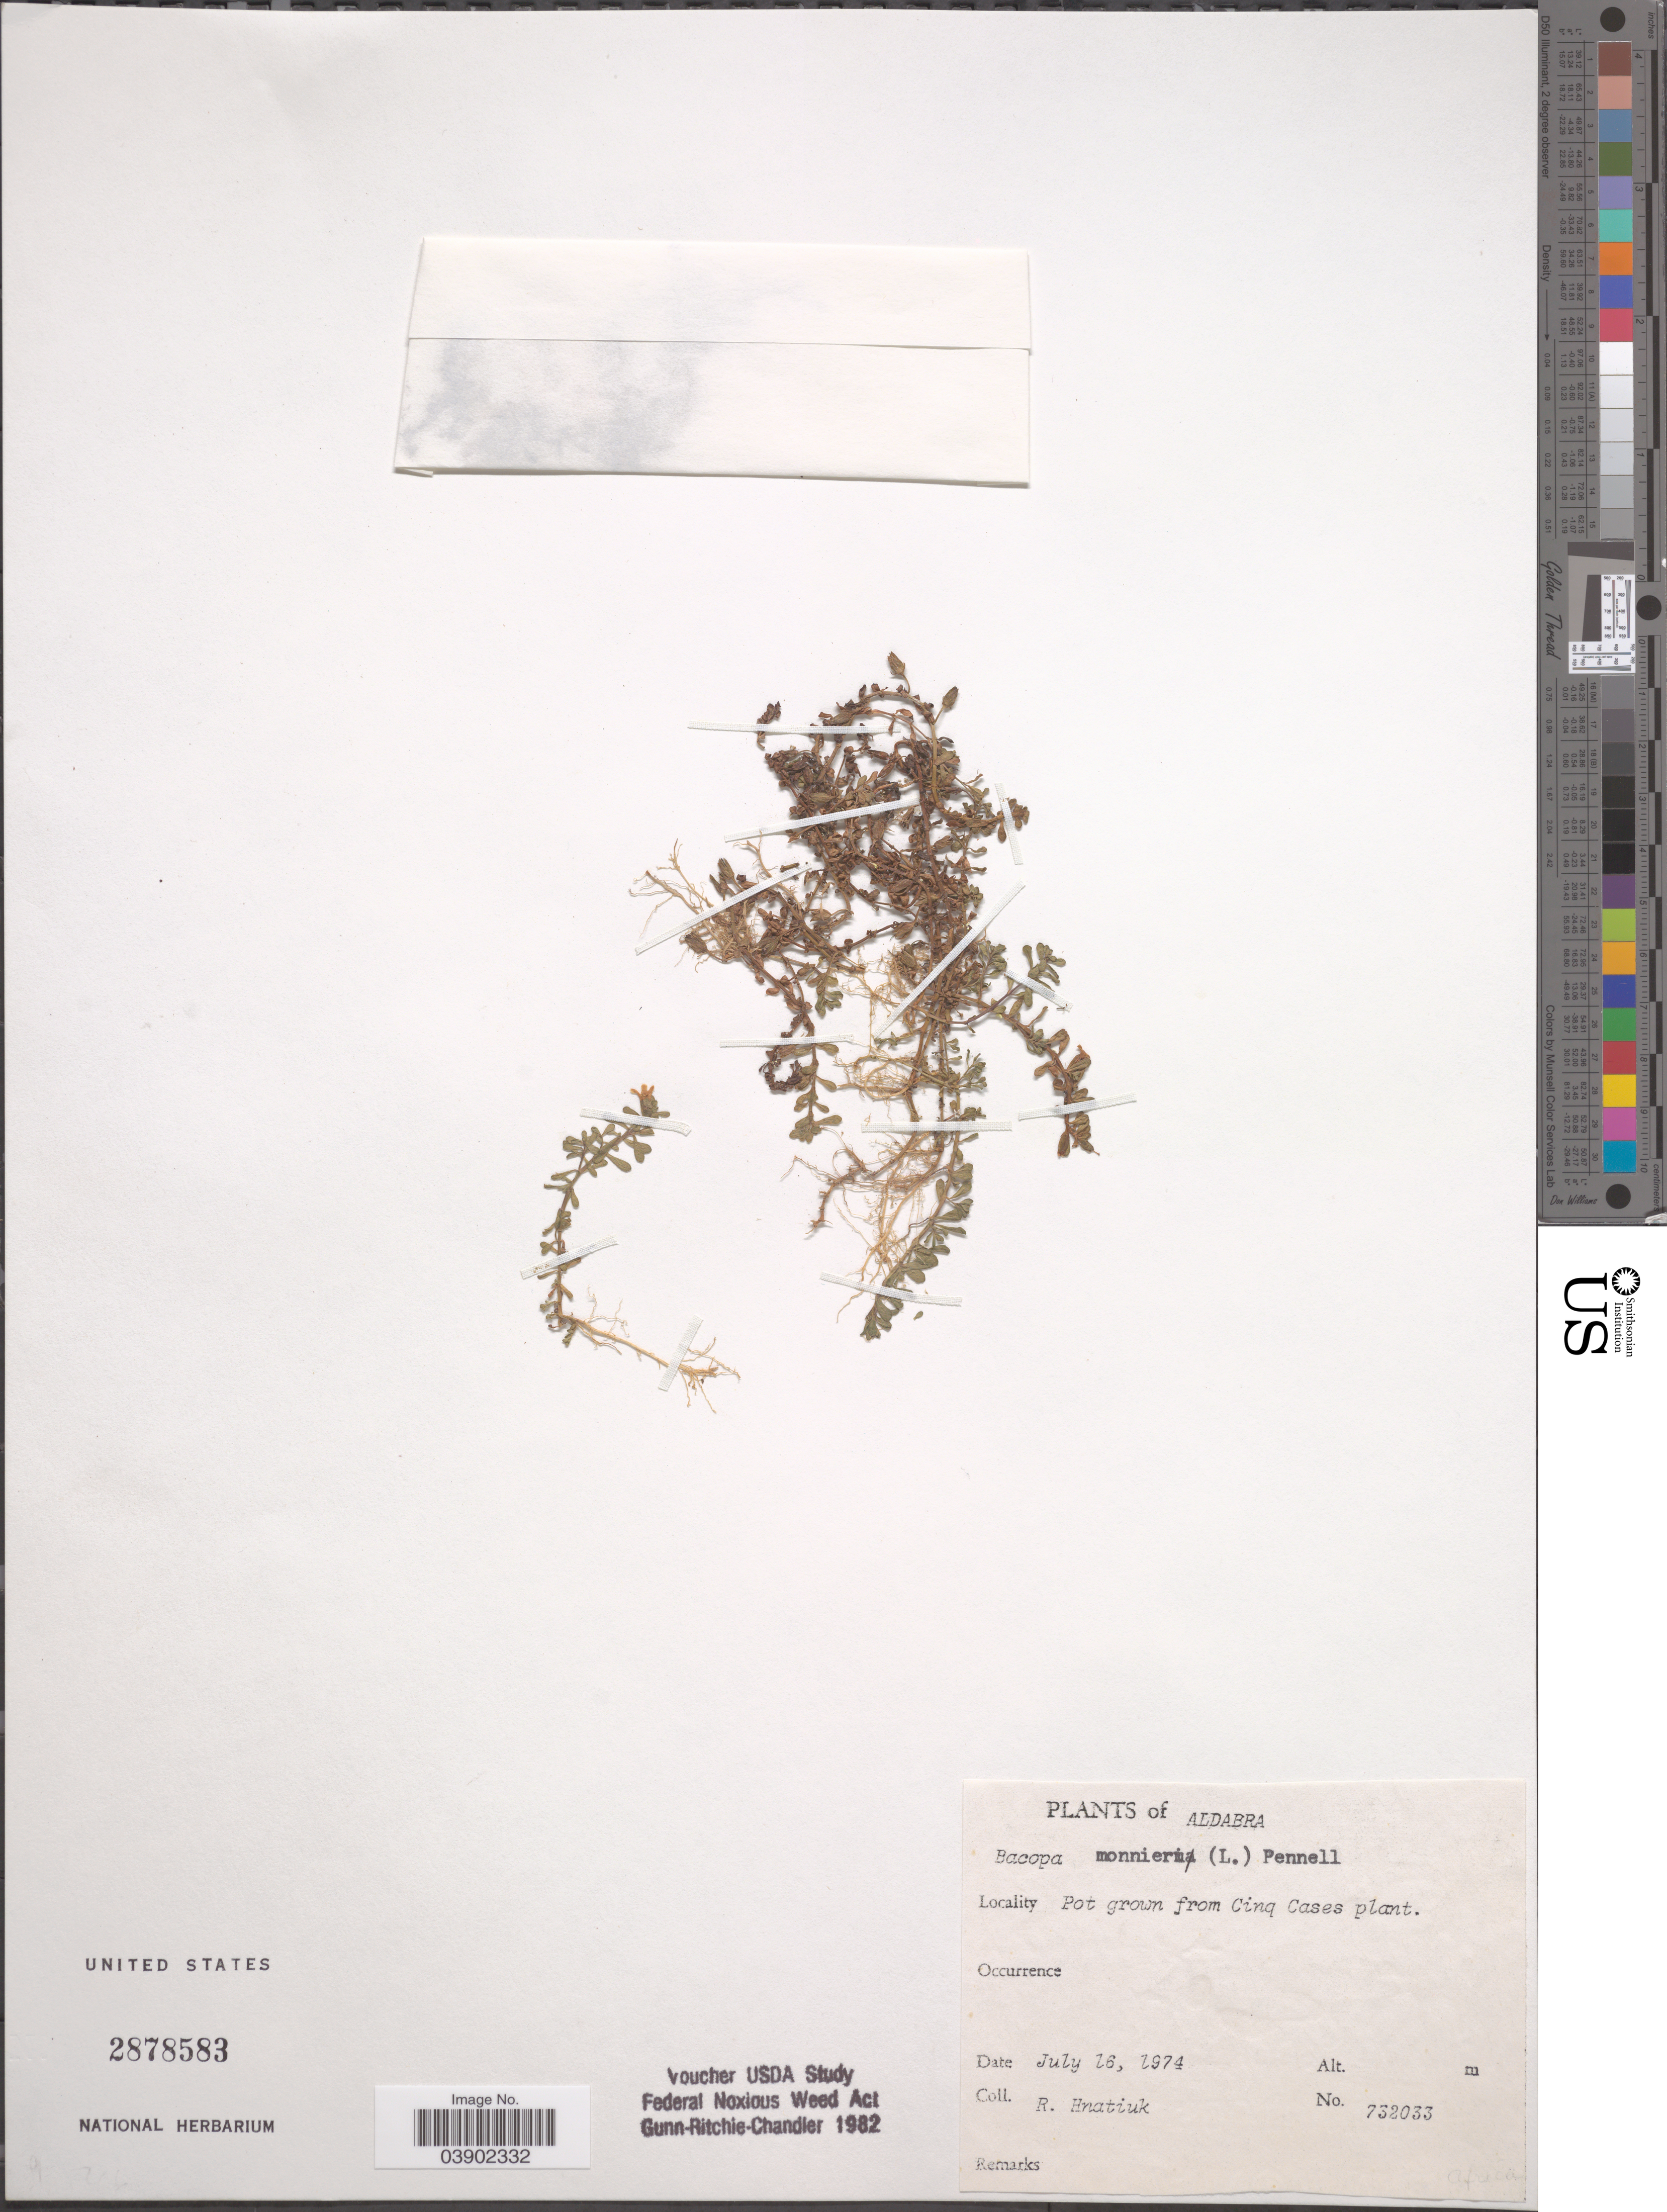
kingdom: Plantae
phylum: Tracheophyta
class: Magnoliopsida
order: Lamiales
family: Plantaginaceae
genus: Bacopa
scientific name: Bacopa monnieri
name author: (L.) Wettst.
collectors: R. Hnatiuk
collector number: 732033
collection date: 1974-07-16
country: Seychelles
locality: Aldabra. Pot grown from Cinq Cases plant.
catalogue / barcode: US 2878583